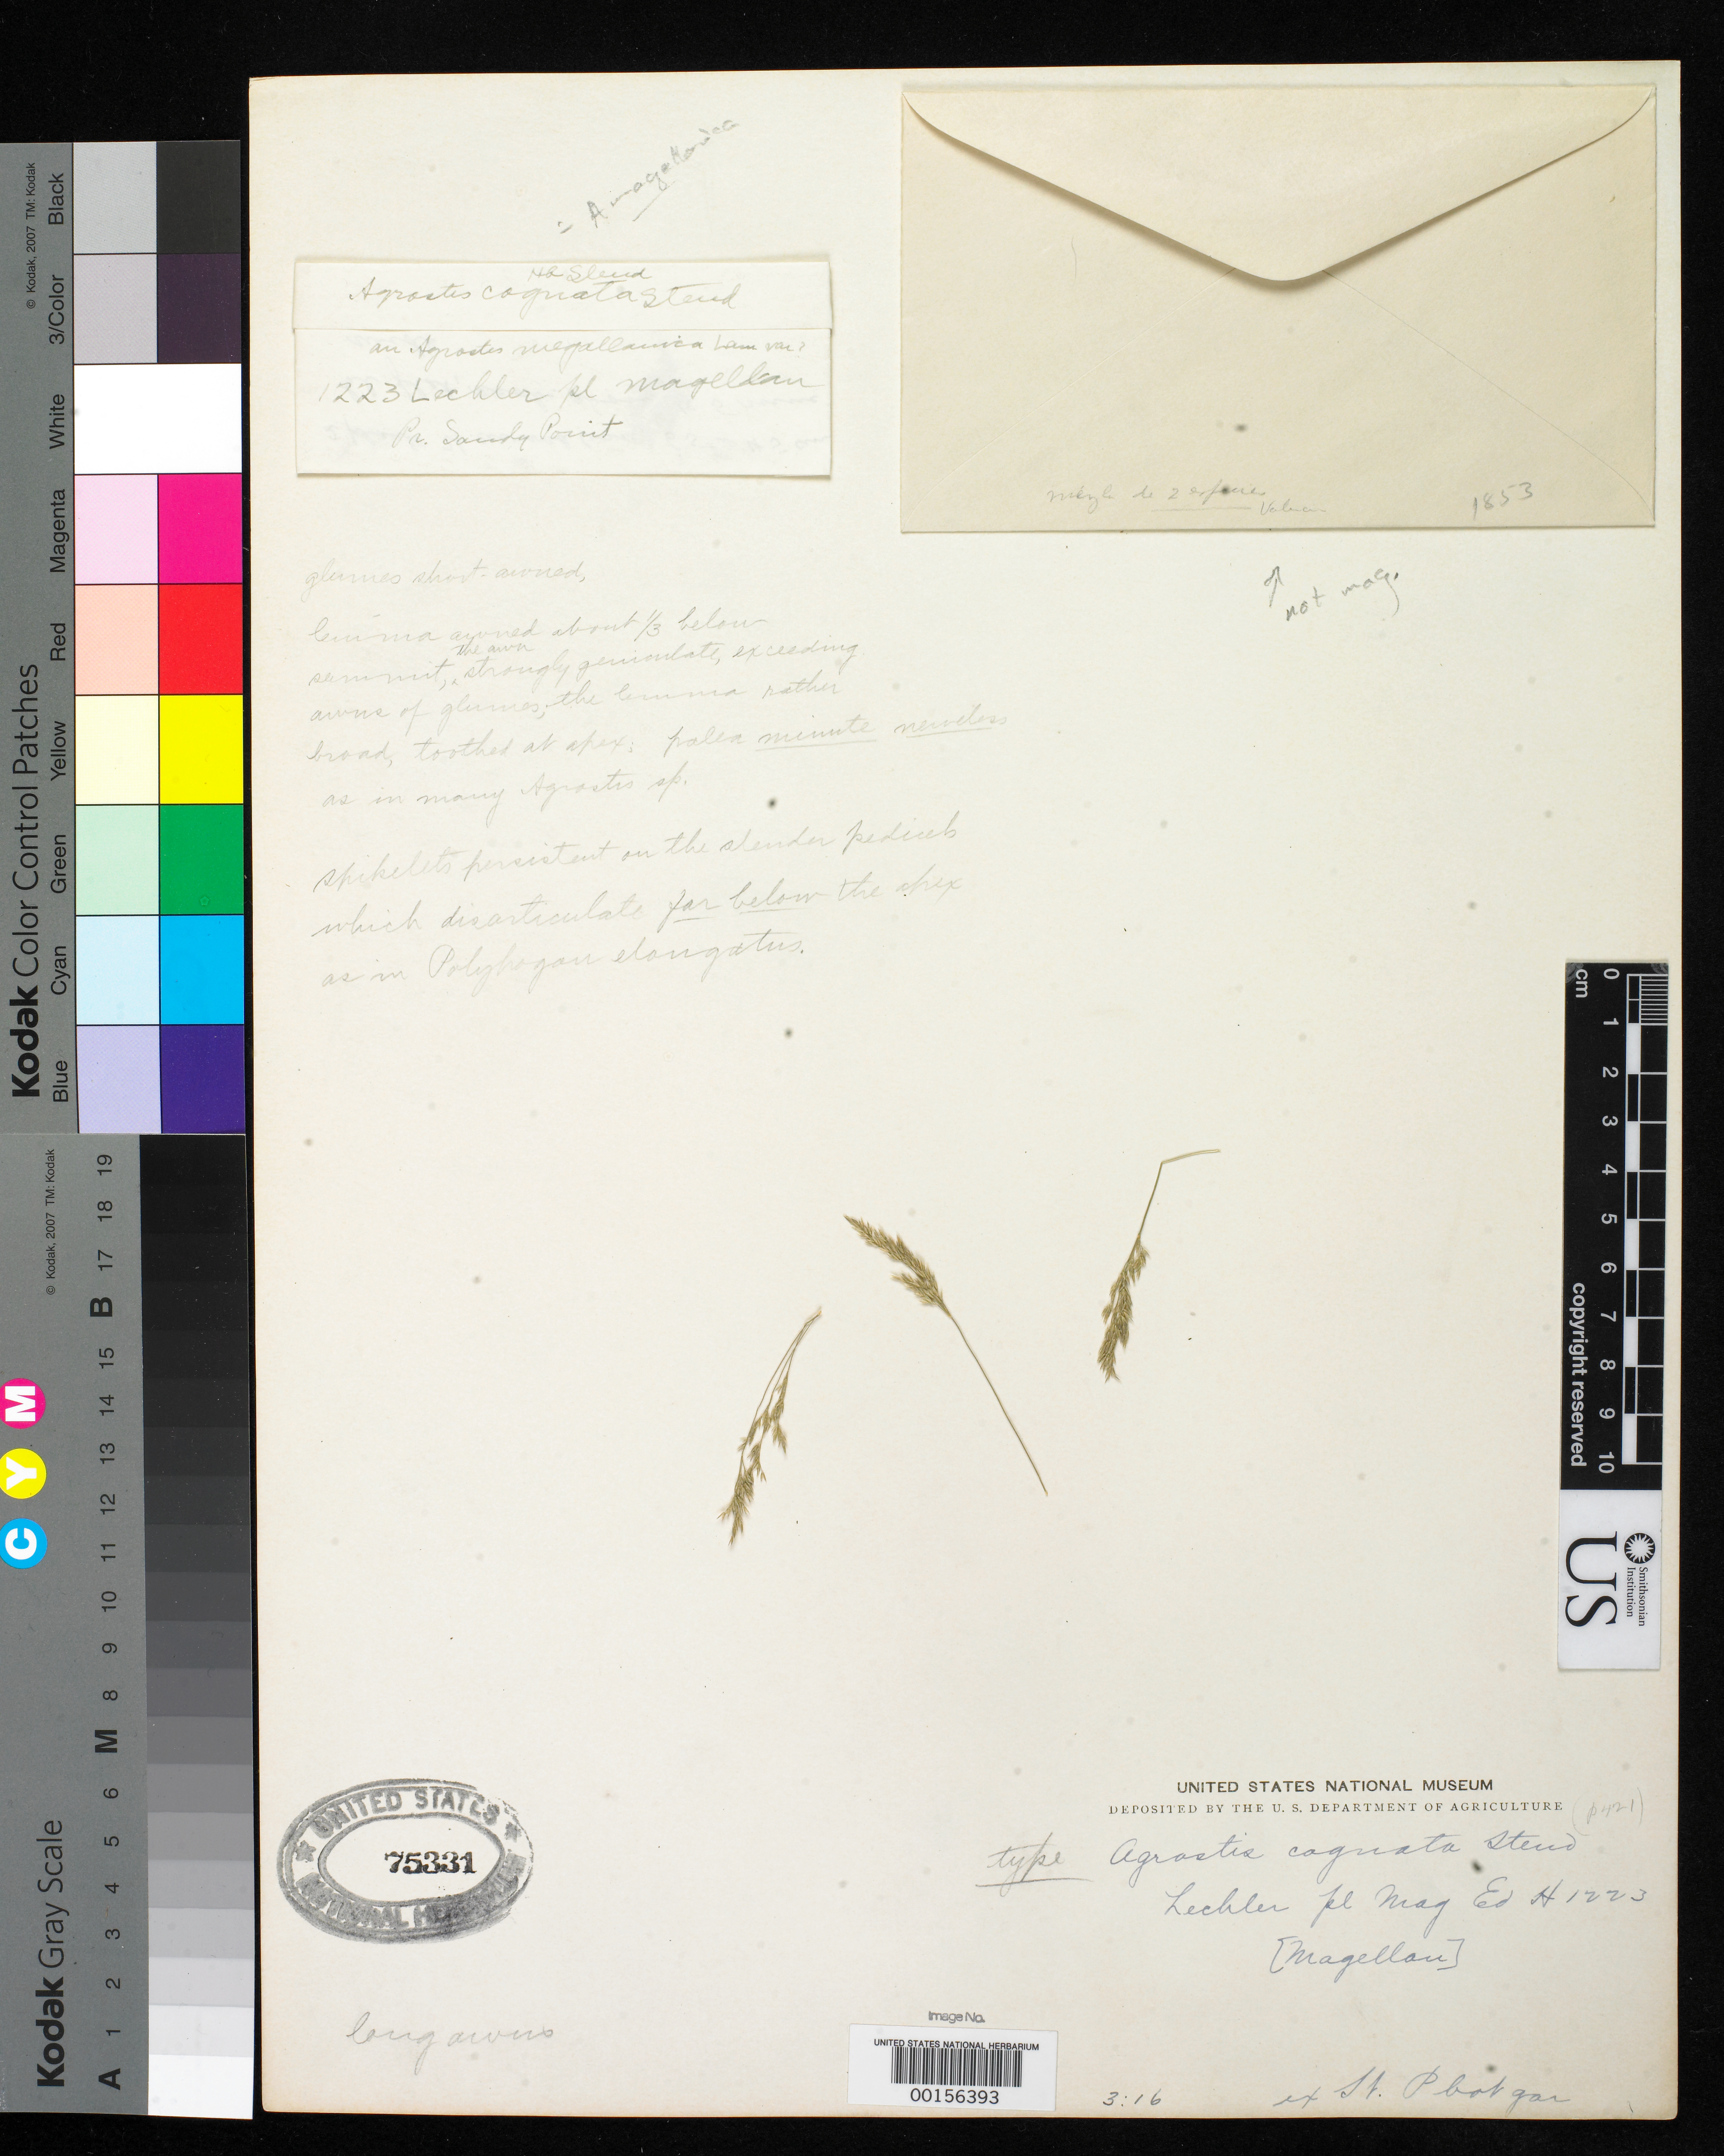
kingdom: Plantae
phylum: Tracheophyta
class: Liliopsida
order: Poales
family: Poaceae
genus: Agrostis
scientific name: Agrostis cognata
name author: Steud.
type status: Type Fragment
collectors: W. Lechler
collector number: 1223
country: Chile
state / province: Magallanes y de la Antártica Chilena (XII)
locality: Sandy Point.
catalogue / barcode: US 75331